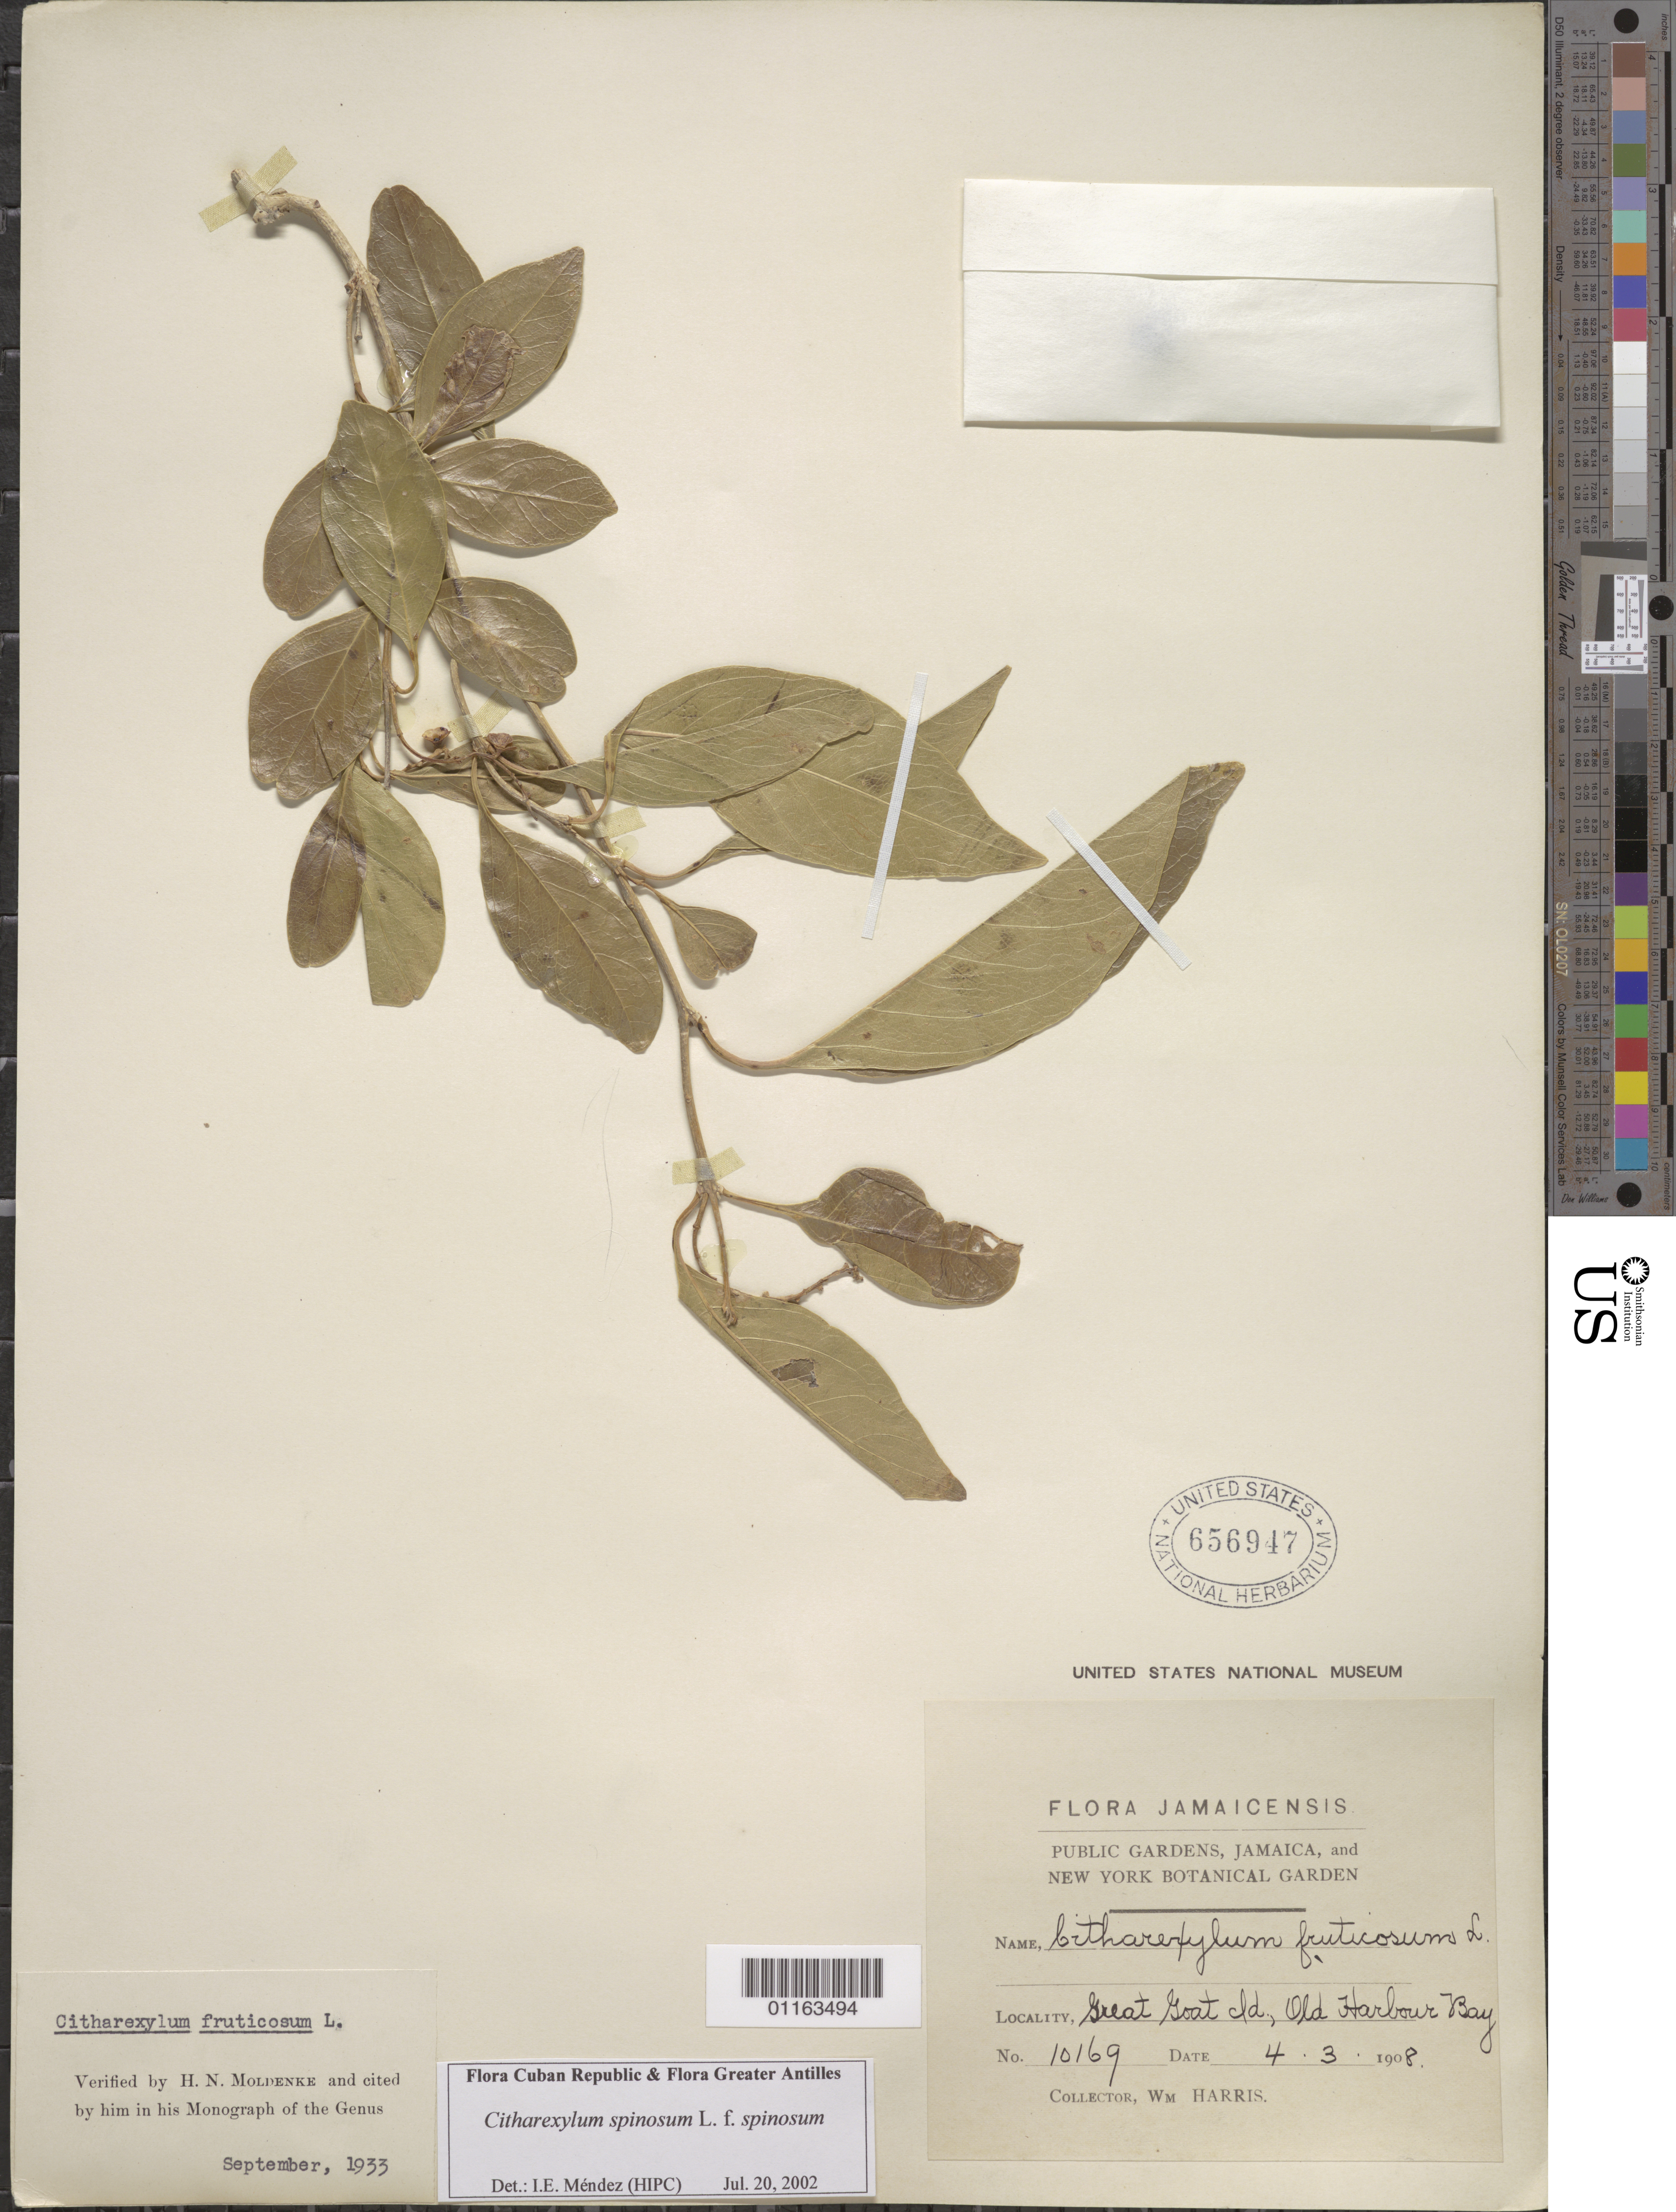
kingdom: Plantae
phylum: Tracheophyta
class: Magnoliopsida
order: Lamiales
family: Verbenaceae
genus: Citharexylum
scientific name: Citharexylum spinosum f. spinosum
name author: L.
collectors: W. Harris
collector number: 10169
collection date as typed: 04 Mar 1908 or 03 Apr 1908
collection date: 1908-03-04 or 1908-04-03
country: Jamaica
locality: Great Goat cld, Old Harbour Bay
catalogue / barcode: US 656947